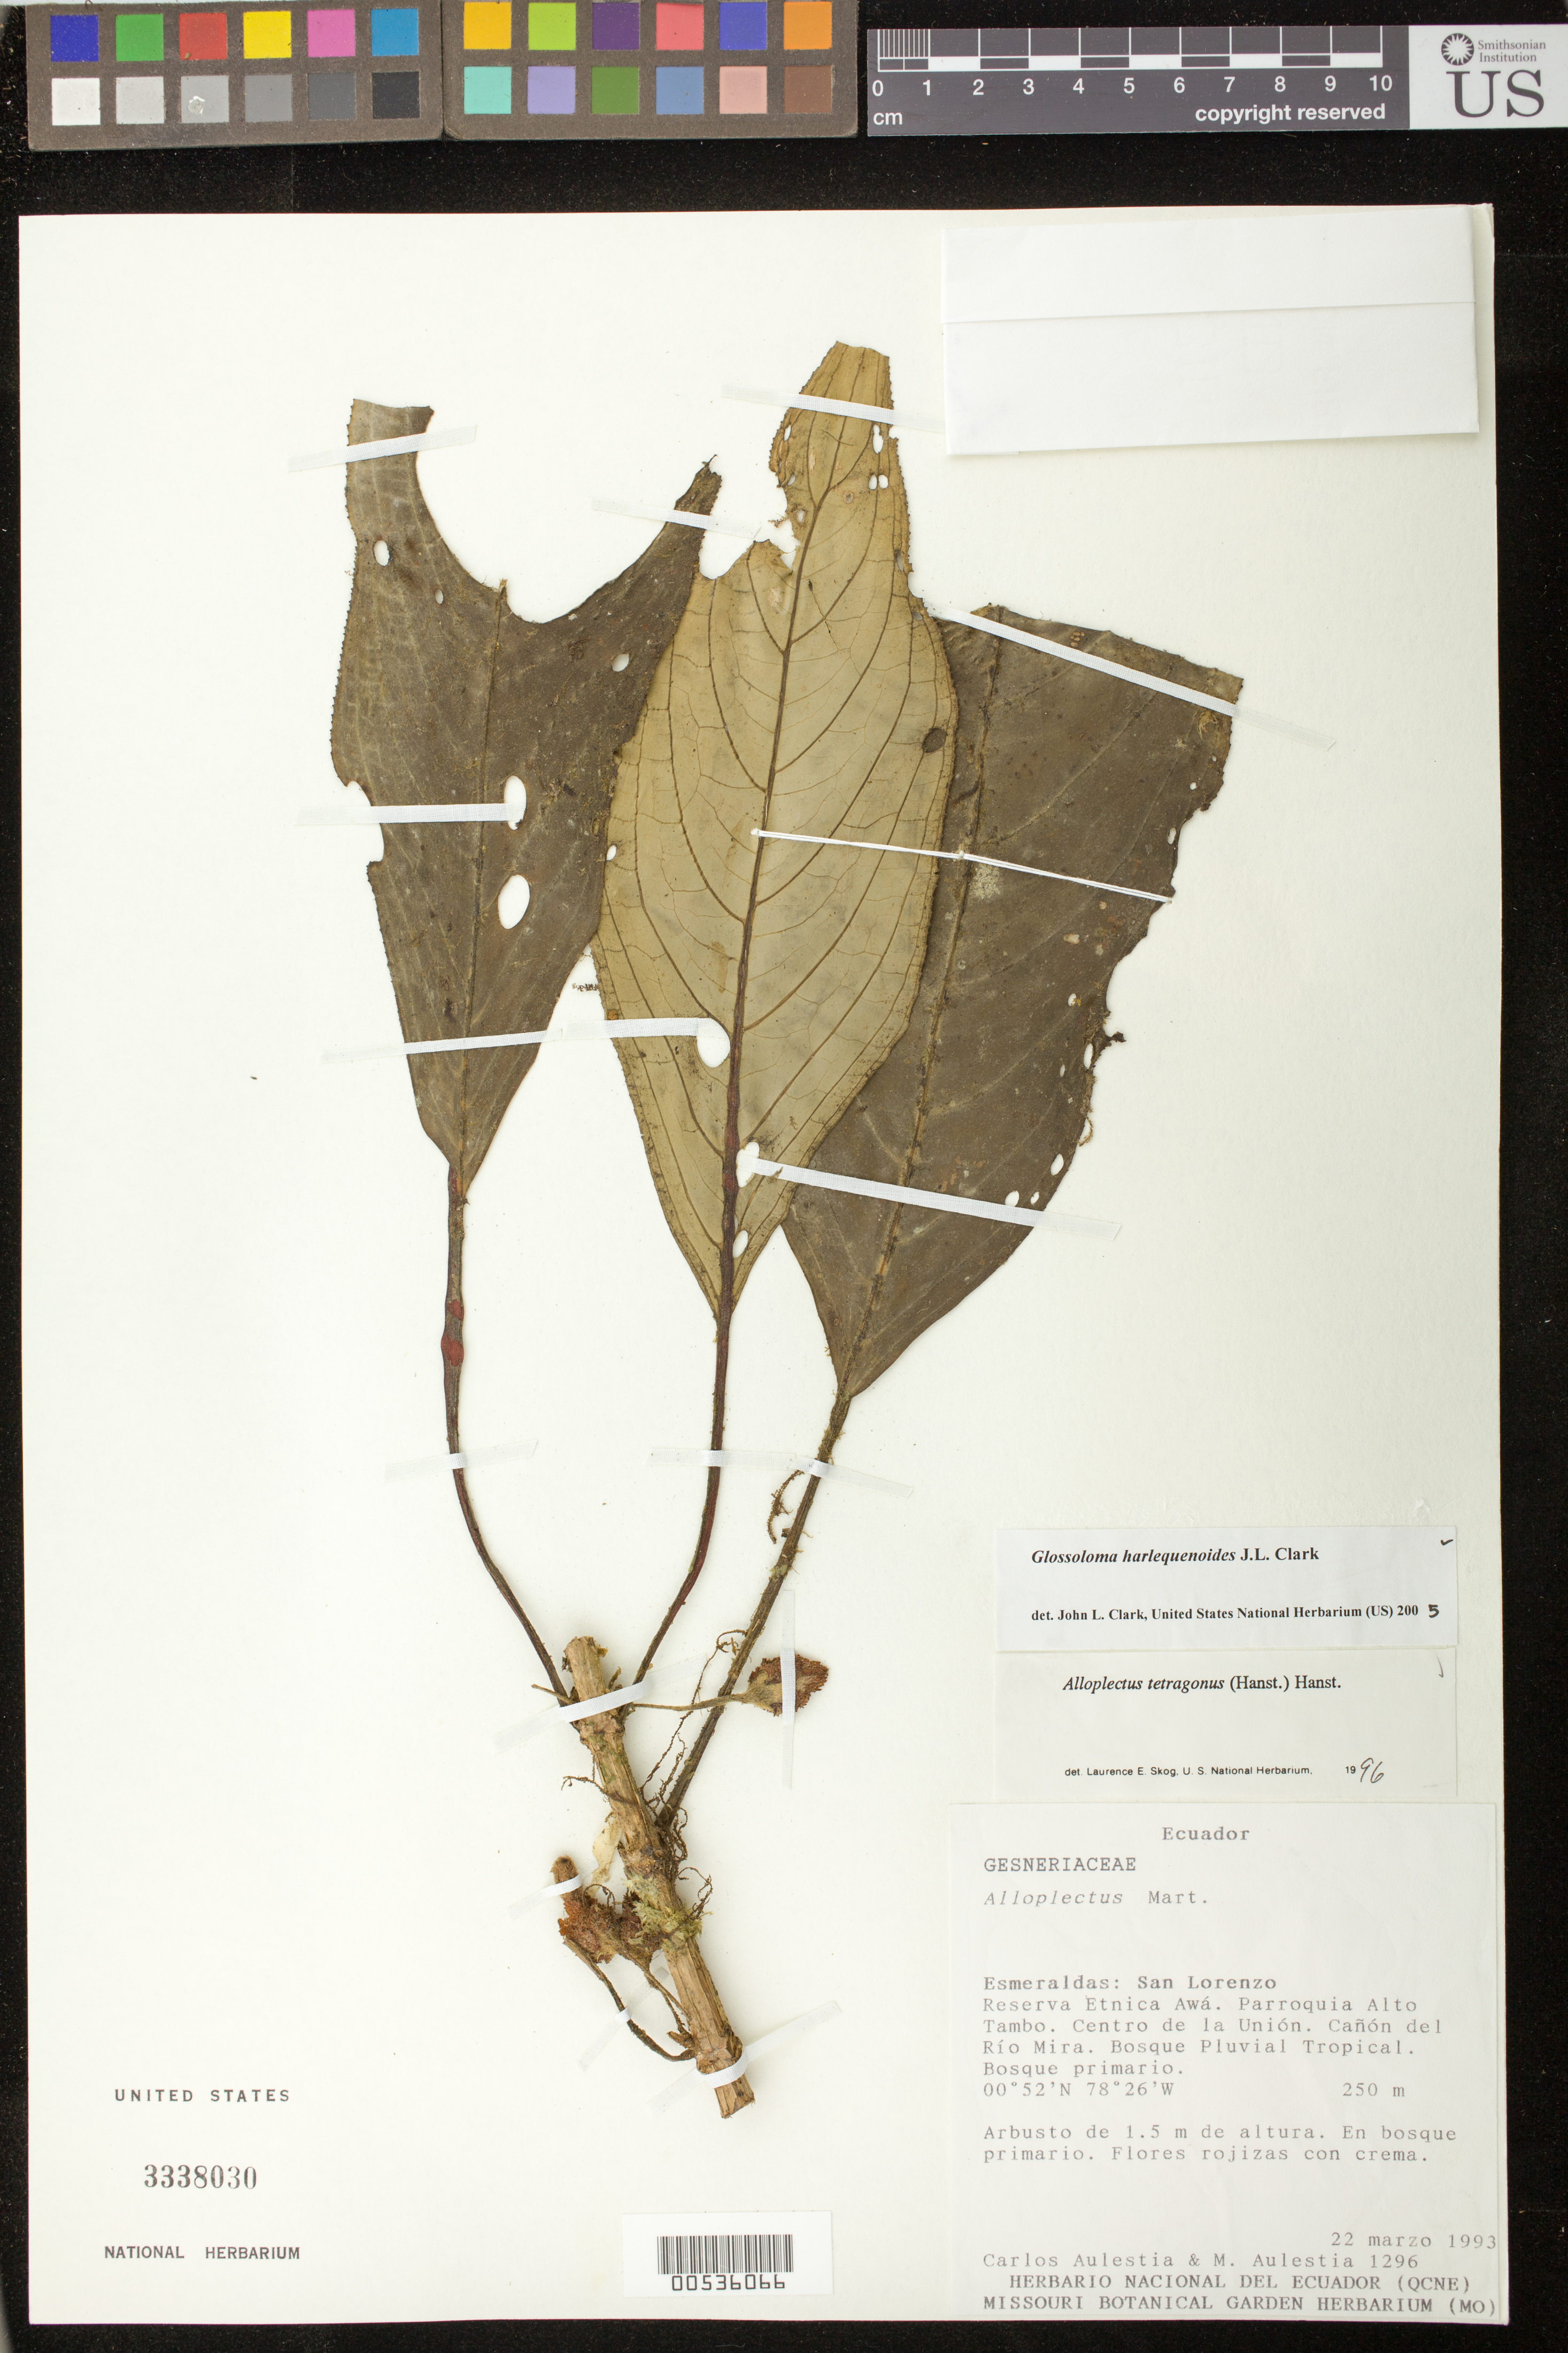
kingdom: Plantae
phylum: Tracheophyta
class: Magnoliopsida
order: Lamiales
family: Gesneriaceae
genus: Glossoloma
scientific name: Glossoloma harlequinoides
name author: J.L. Clark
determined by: Clark, J. L., (SEL), The Marie Selby Botanical Garden (UNITED STATES)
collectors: C. Aulestia & M. Aulestia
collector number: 1296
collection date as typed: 22 Mar 1993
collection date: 1993-03-22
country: Ecuador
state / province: Esmeraldas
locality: San Lorenzo: Reserva Etnica Awá, Parroquia Alto Tambo, Centro de la Unión, cañón del Río Mira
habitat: Bosque pluvial tropical, en bosque primario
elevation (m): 250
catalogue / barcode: US 3338030